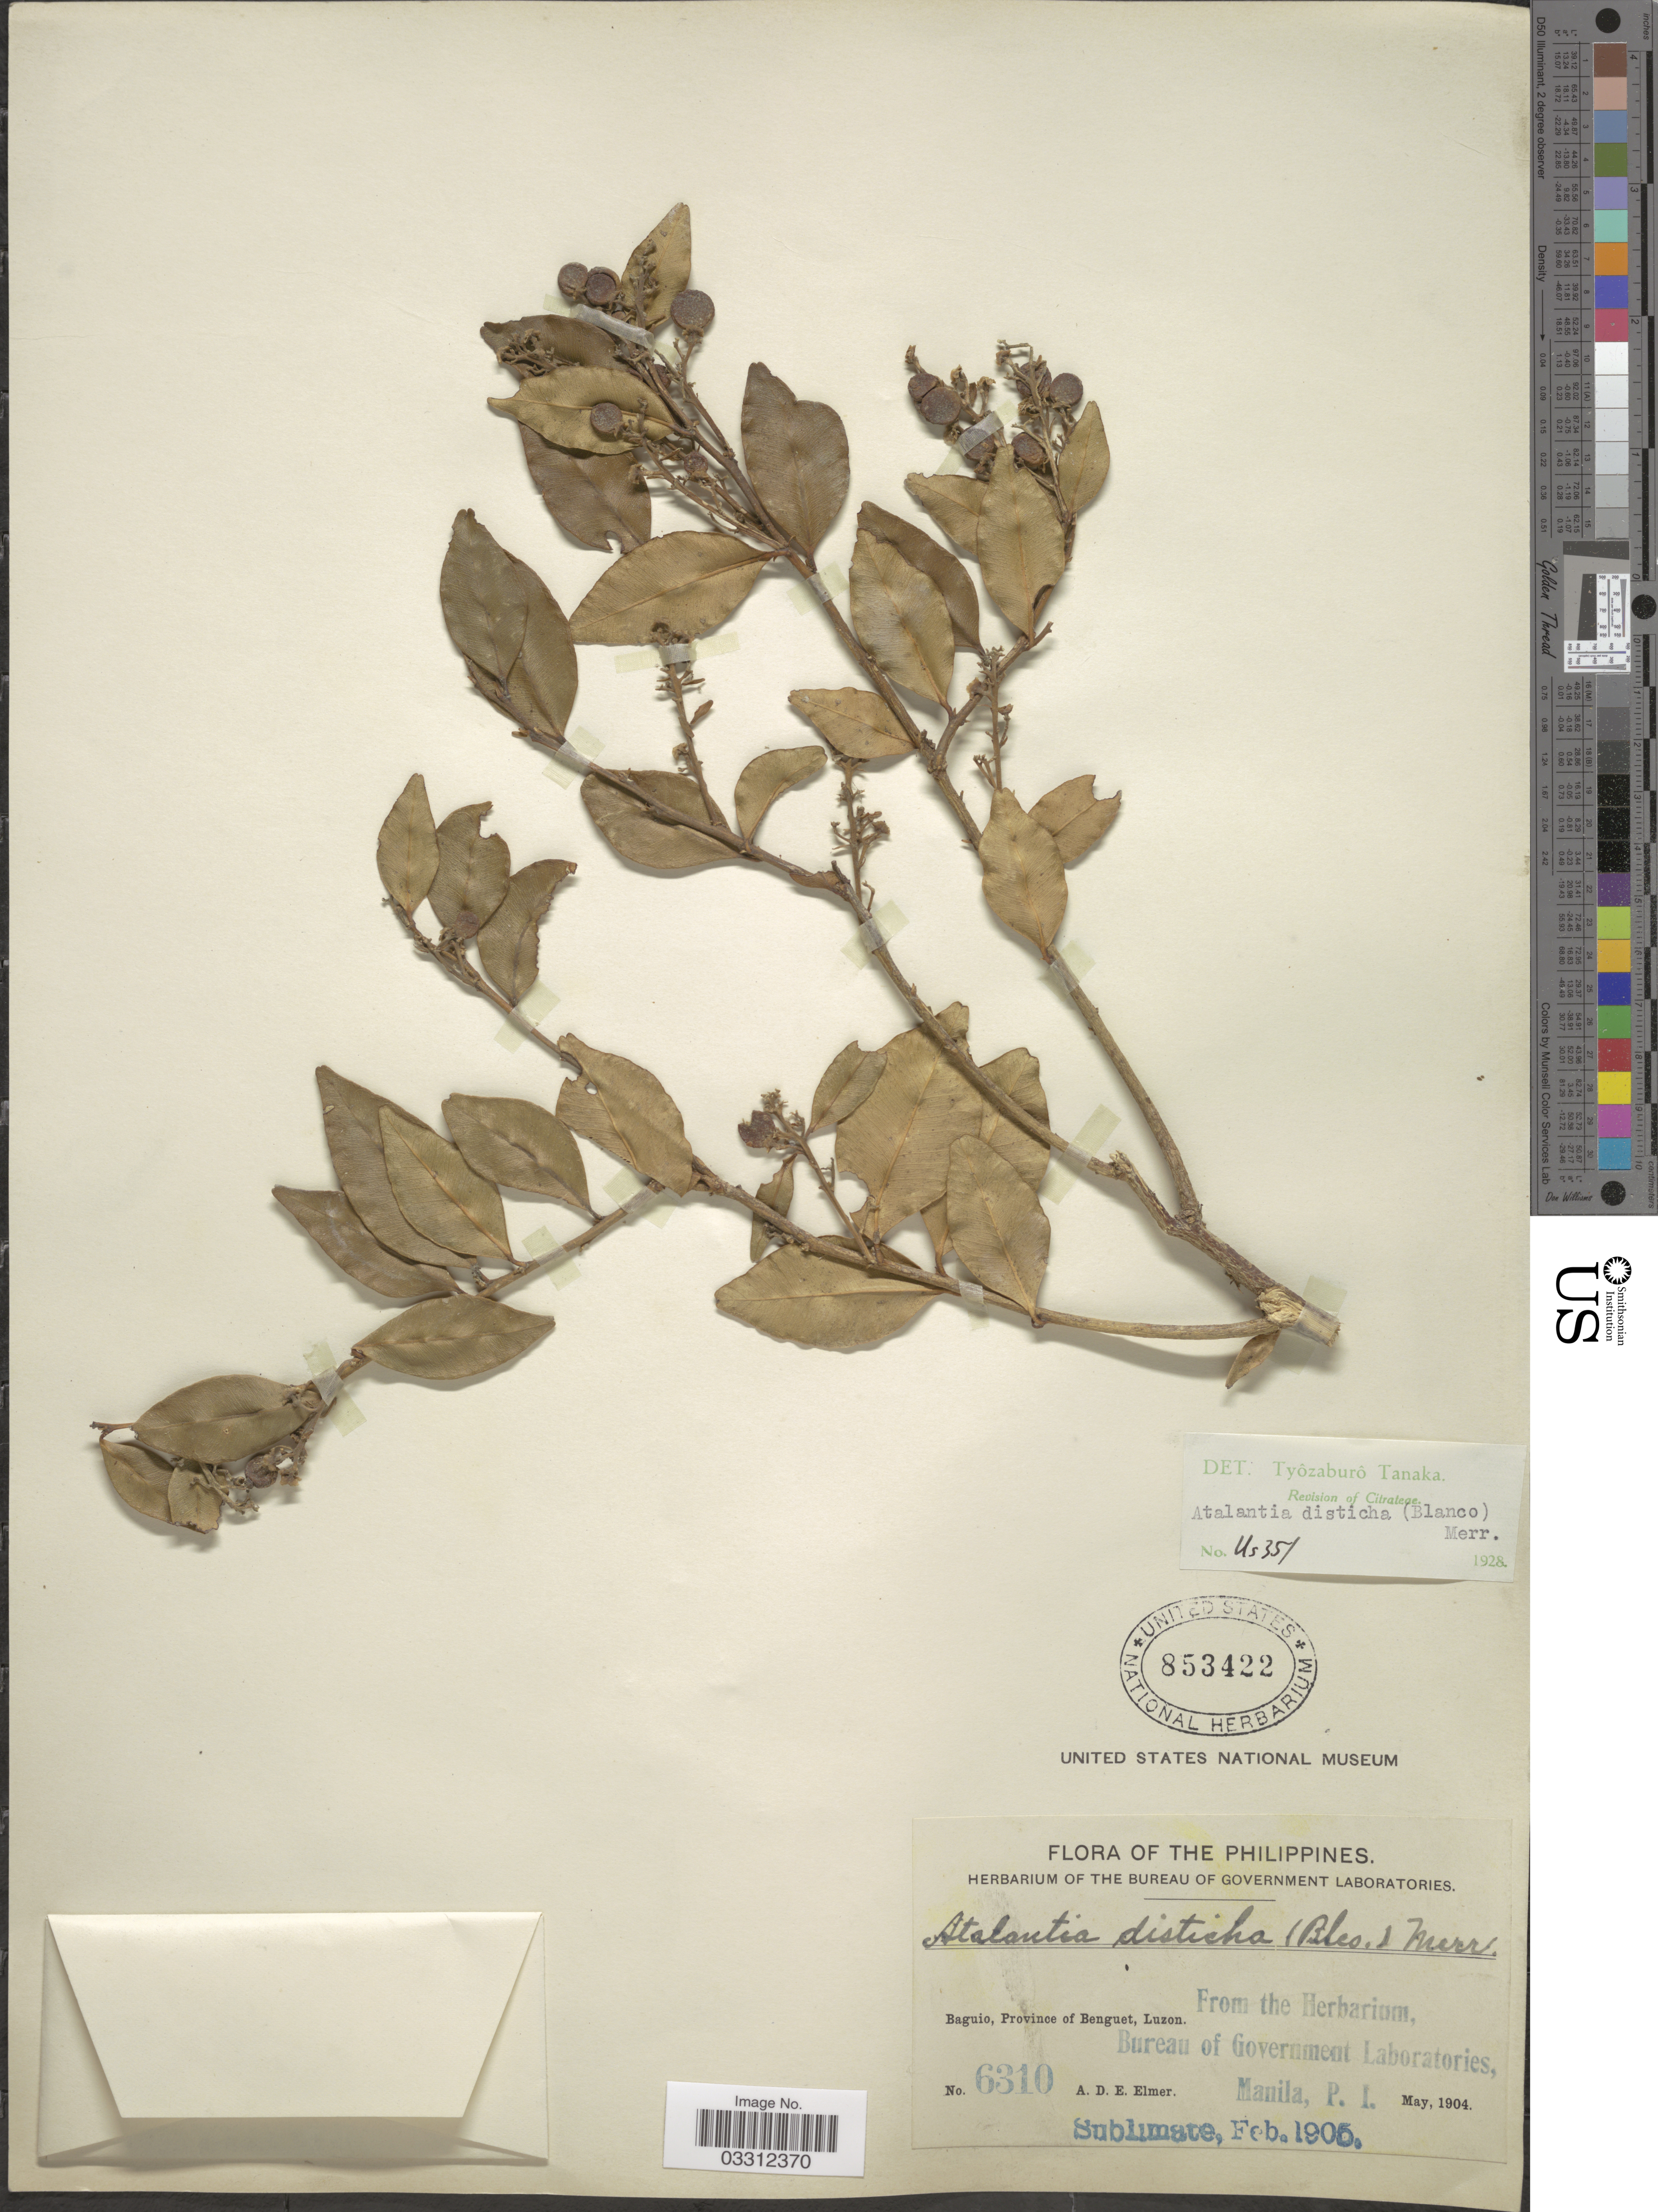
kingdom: Plantae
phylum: Tracheophyta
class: Magnoliopsida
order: Sapindales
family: Rutaceae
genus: Atalantia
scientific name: Atalantia racemosa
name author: Wight ex Hook.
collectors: A. D. E. Elmer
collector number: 6310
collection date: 1904-05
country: Philippines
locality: Baguio, Province of Benguet, Luzon.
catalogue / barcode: US 853422